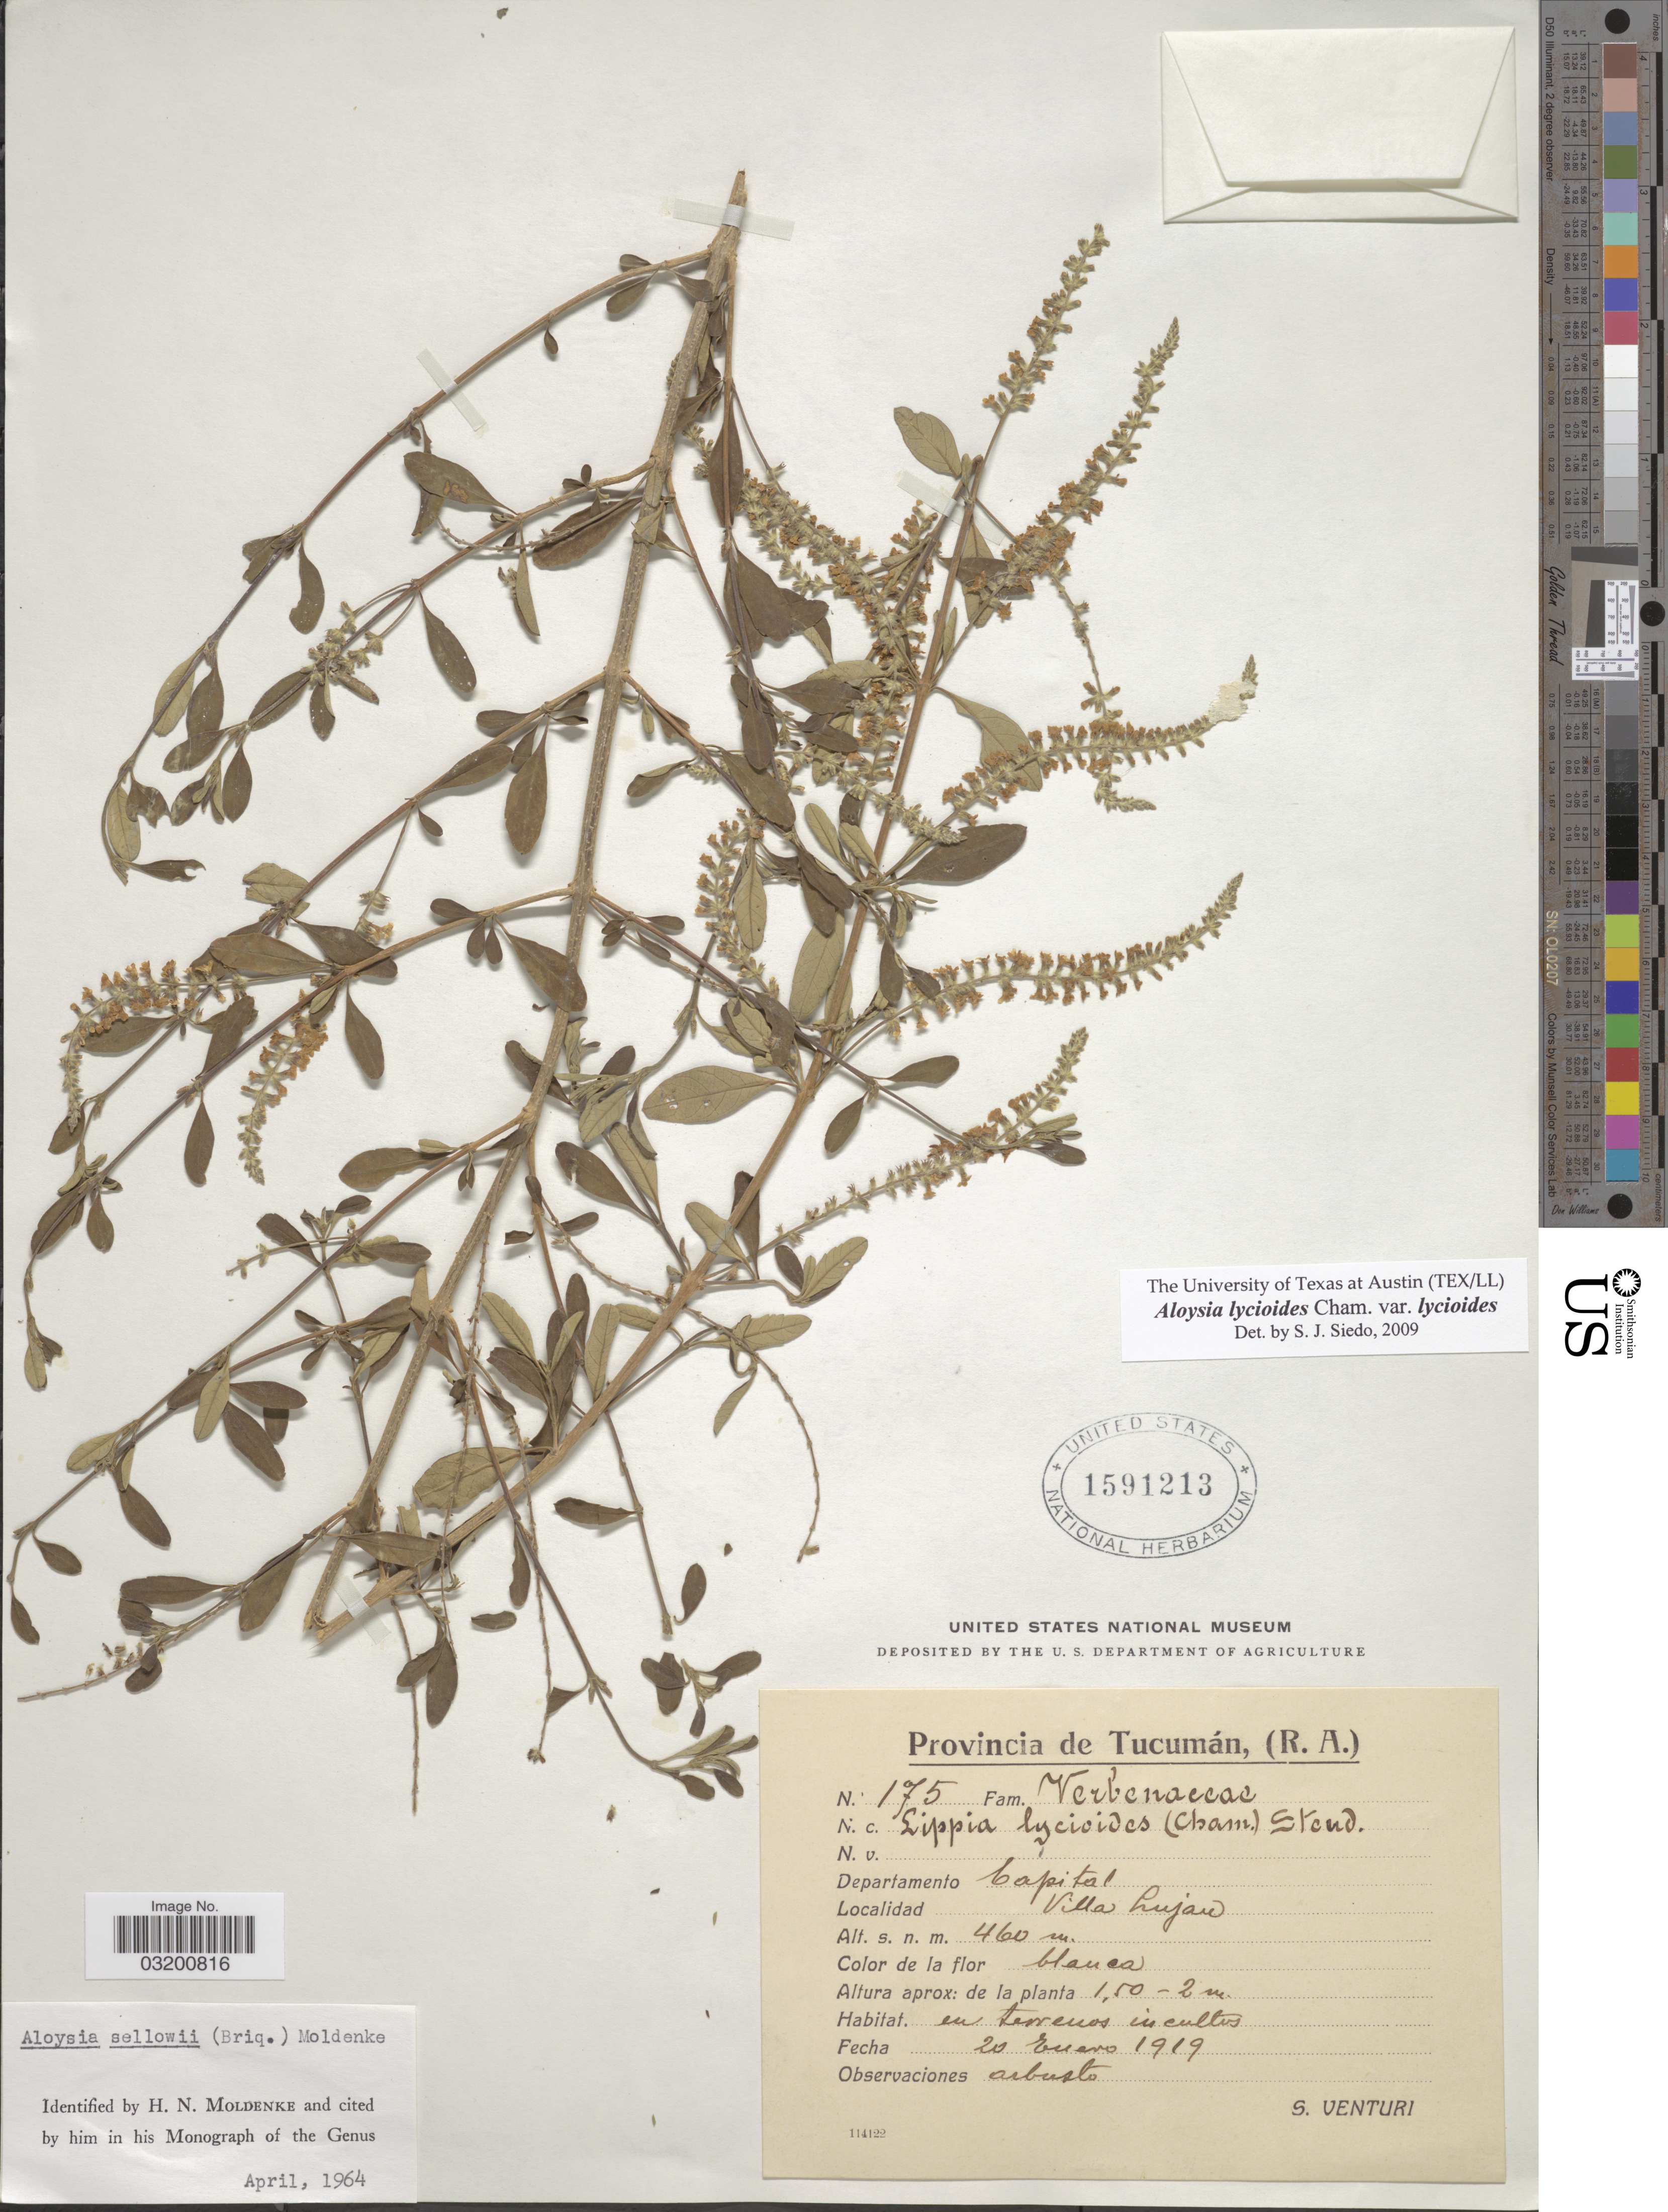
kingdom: Plantae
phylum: Tracheophyta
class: Magnoliopsida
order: Lamiales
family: Verbenaceae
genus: Aloysia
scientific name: Aloysia lycioides var. lycioides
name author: Cham.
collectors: S. Venturi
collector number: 175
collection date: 1919-01-20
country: Argentina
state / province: Tucuman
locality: Departamento Capital. Villa Lujan.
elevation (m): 460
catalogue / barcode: US 1591213